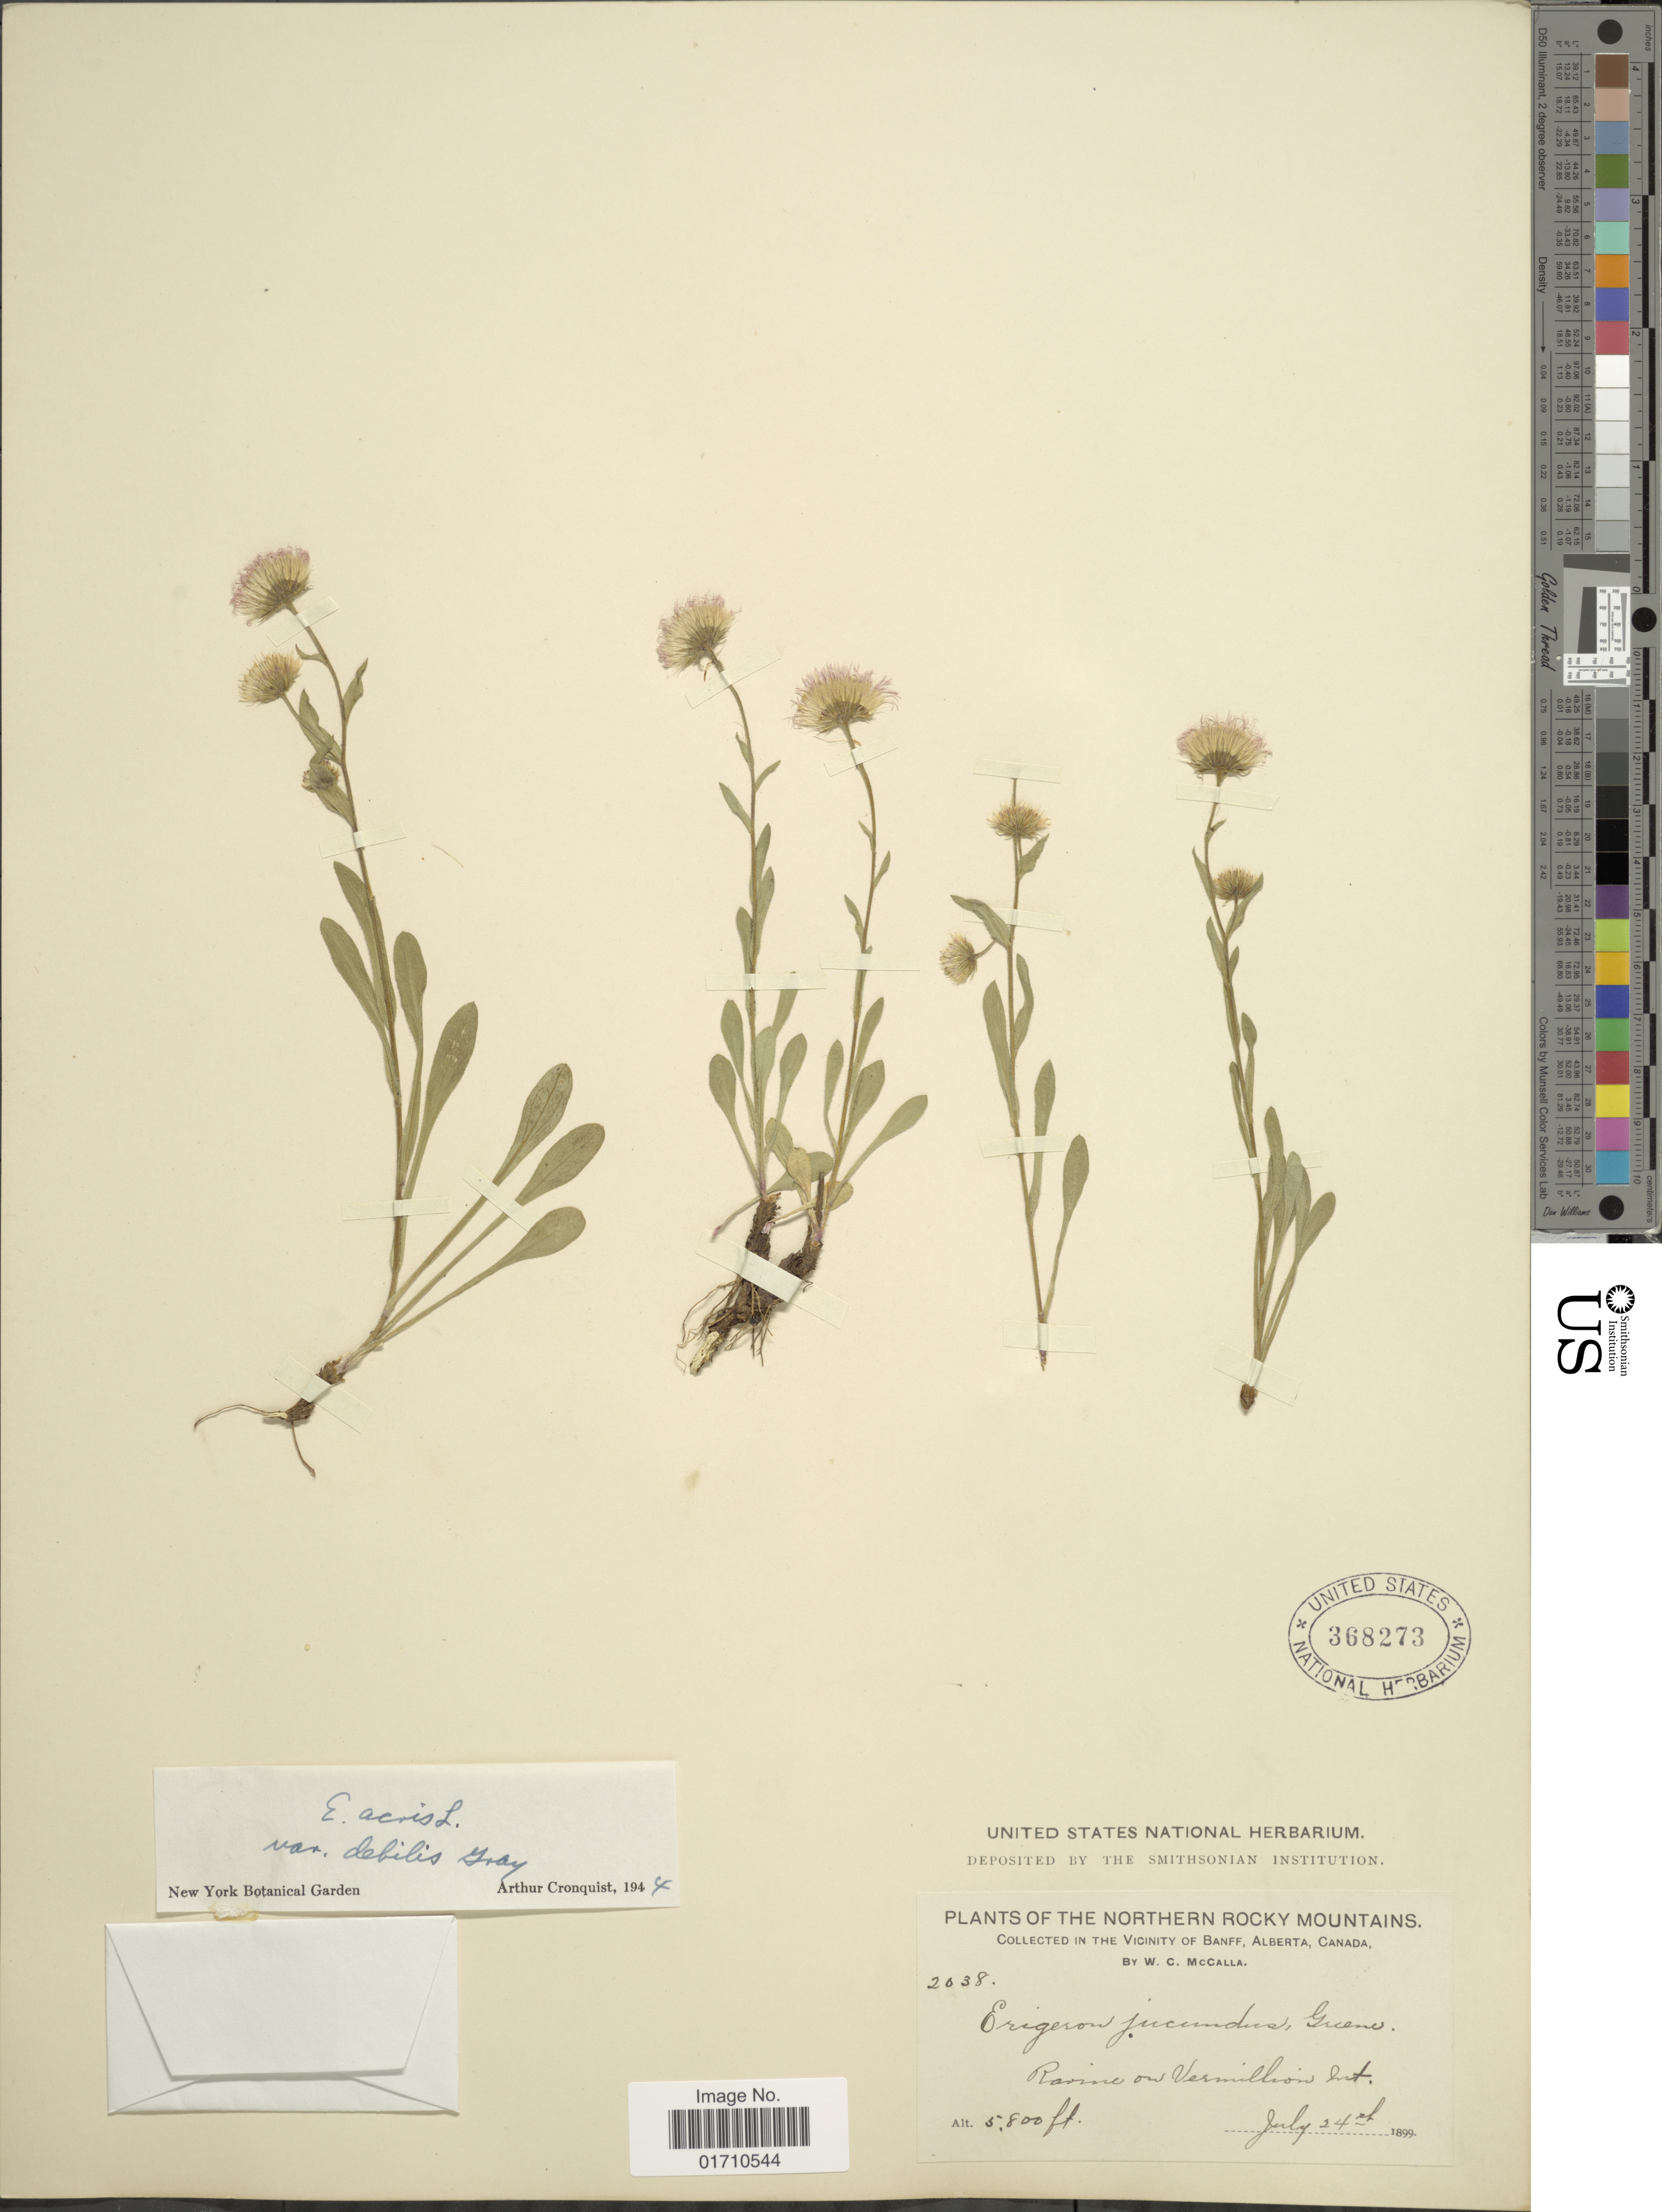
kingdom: Plantae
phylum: Tracheophyta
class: Magnoliopsida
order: Asterales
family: Asteraceae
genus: Erigeron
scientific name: Erigeron acris var. debilis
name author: A. Gray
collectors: W. McCalla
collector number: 2038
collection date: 1899-07-24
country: Canada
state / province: Alberta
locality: Northern Rocky Mountains, in the Vicinity of Banff, Ravine on Vermillion mt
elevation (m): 1768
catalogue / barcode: US 368273